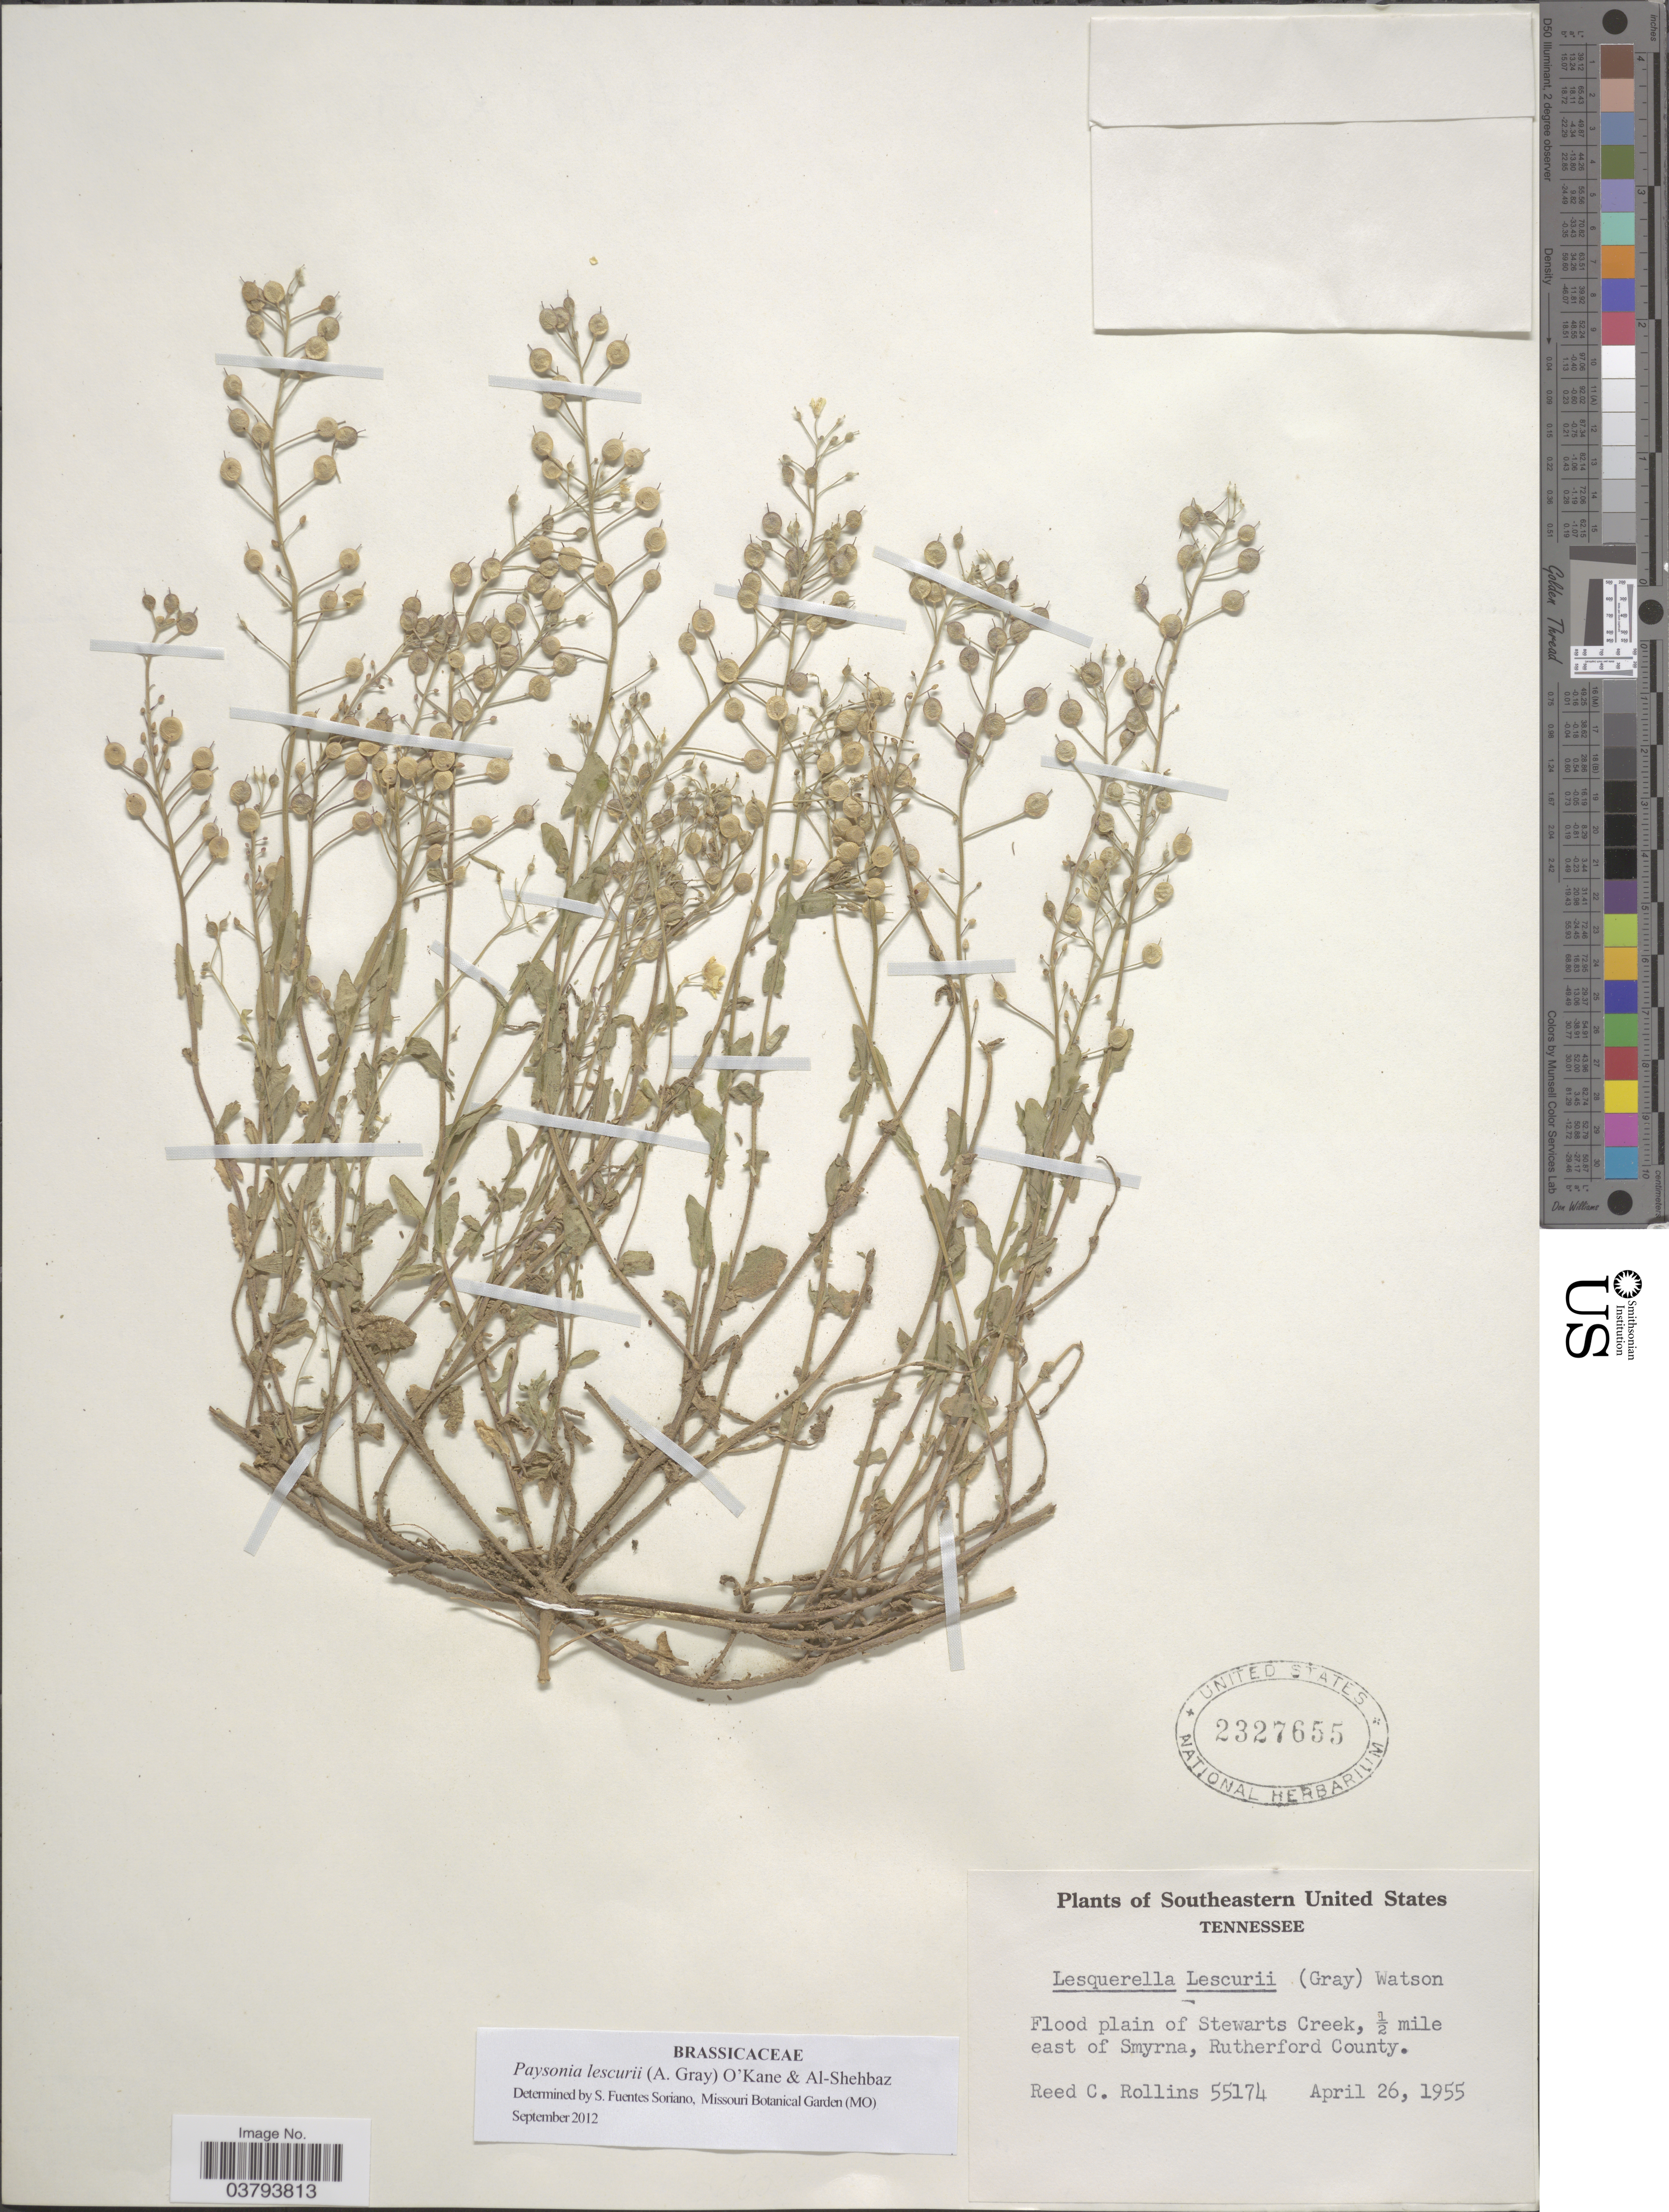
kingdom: Plantae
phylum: Tracheophyta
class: Magnoliopsida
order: Brassicales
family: Brassicaceae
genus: Lesquerella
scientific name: Lesquerella lescurii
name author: (A. Gray) S. Watson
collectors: R. C. Rollins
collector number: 55174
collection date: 1955-04-26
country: United States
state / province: Tennessee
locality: Southeastern United States; Flood plain of Stewarts Creek, ½ mile east of Smyrna, Rutherford County.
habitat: flood plain of creek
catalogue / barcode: US 2327655